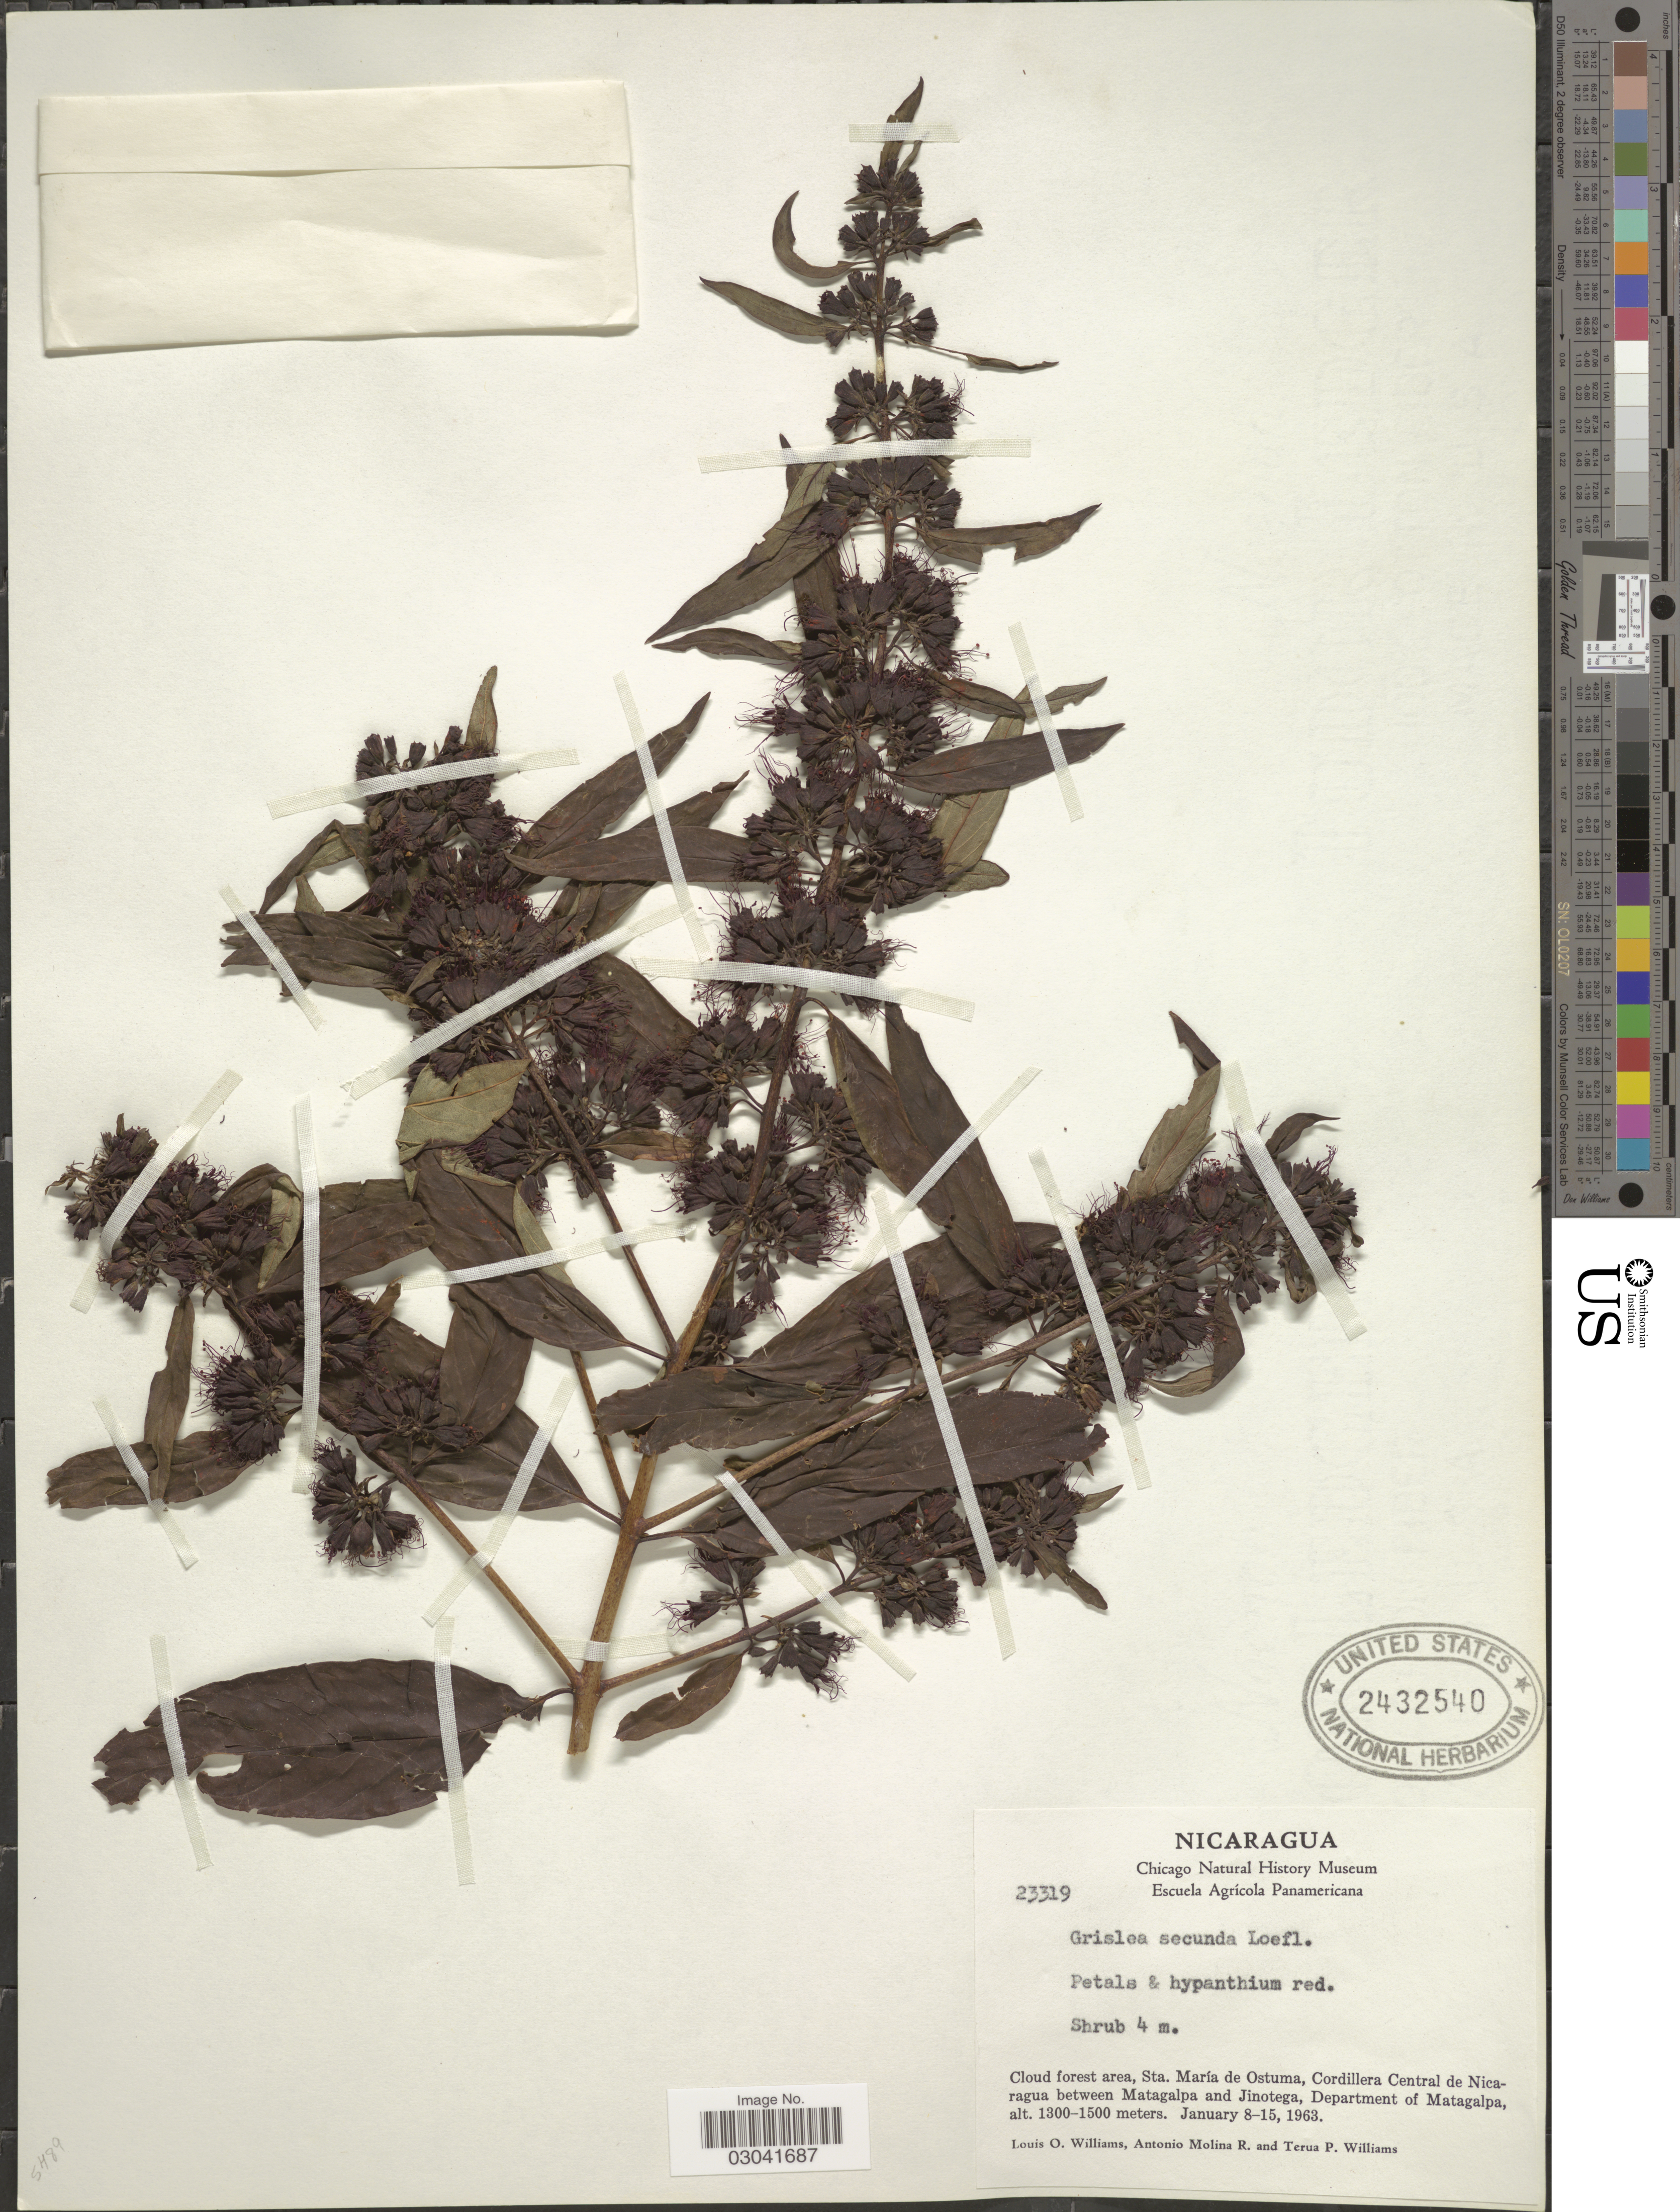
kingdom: Plantae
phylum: Tracheophyta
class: Magnoliopsida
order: Myrtales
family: Lythraceae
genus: Pehria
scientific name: Pehria compacta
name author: Sprague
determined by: Strong, Mark T., (BOT), Smithsonian Institution - National Museum of Natural History (UNITED STATES)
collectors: L. O. Williams, A. Molina R. & T. Williams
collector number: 23319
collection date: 1963-01-08/1963-01-15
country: Nicaragua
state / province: Matagalpa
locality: Cloud forest area, Sta. María de Ostuma, Cordillera Central de Nicaragua between Matagalpa and Jinotega, Department of Matagalpa.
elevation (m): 1300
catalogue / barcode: US 2432540